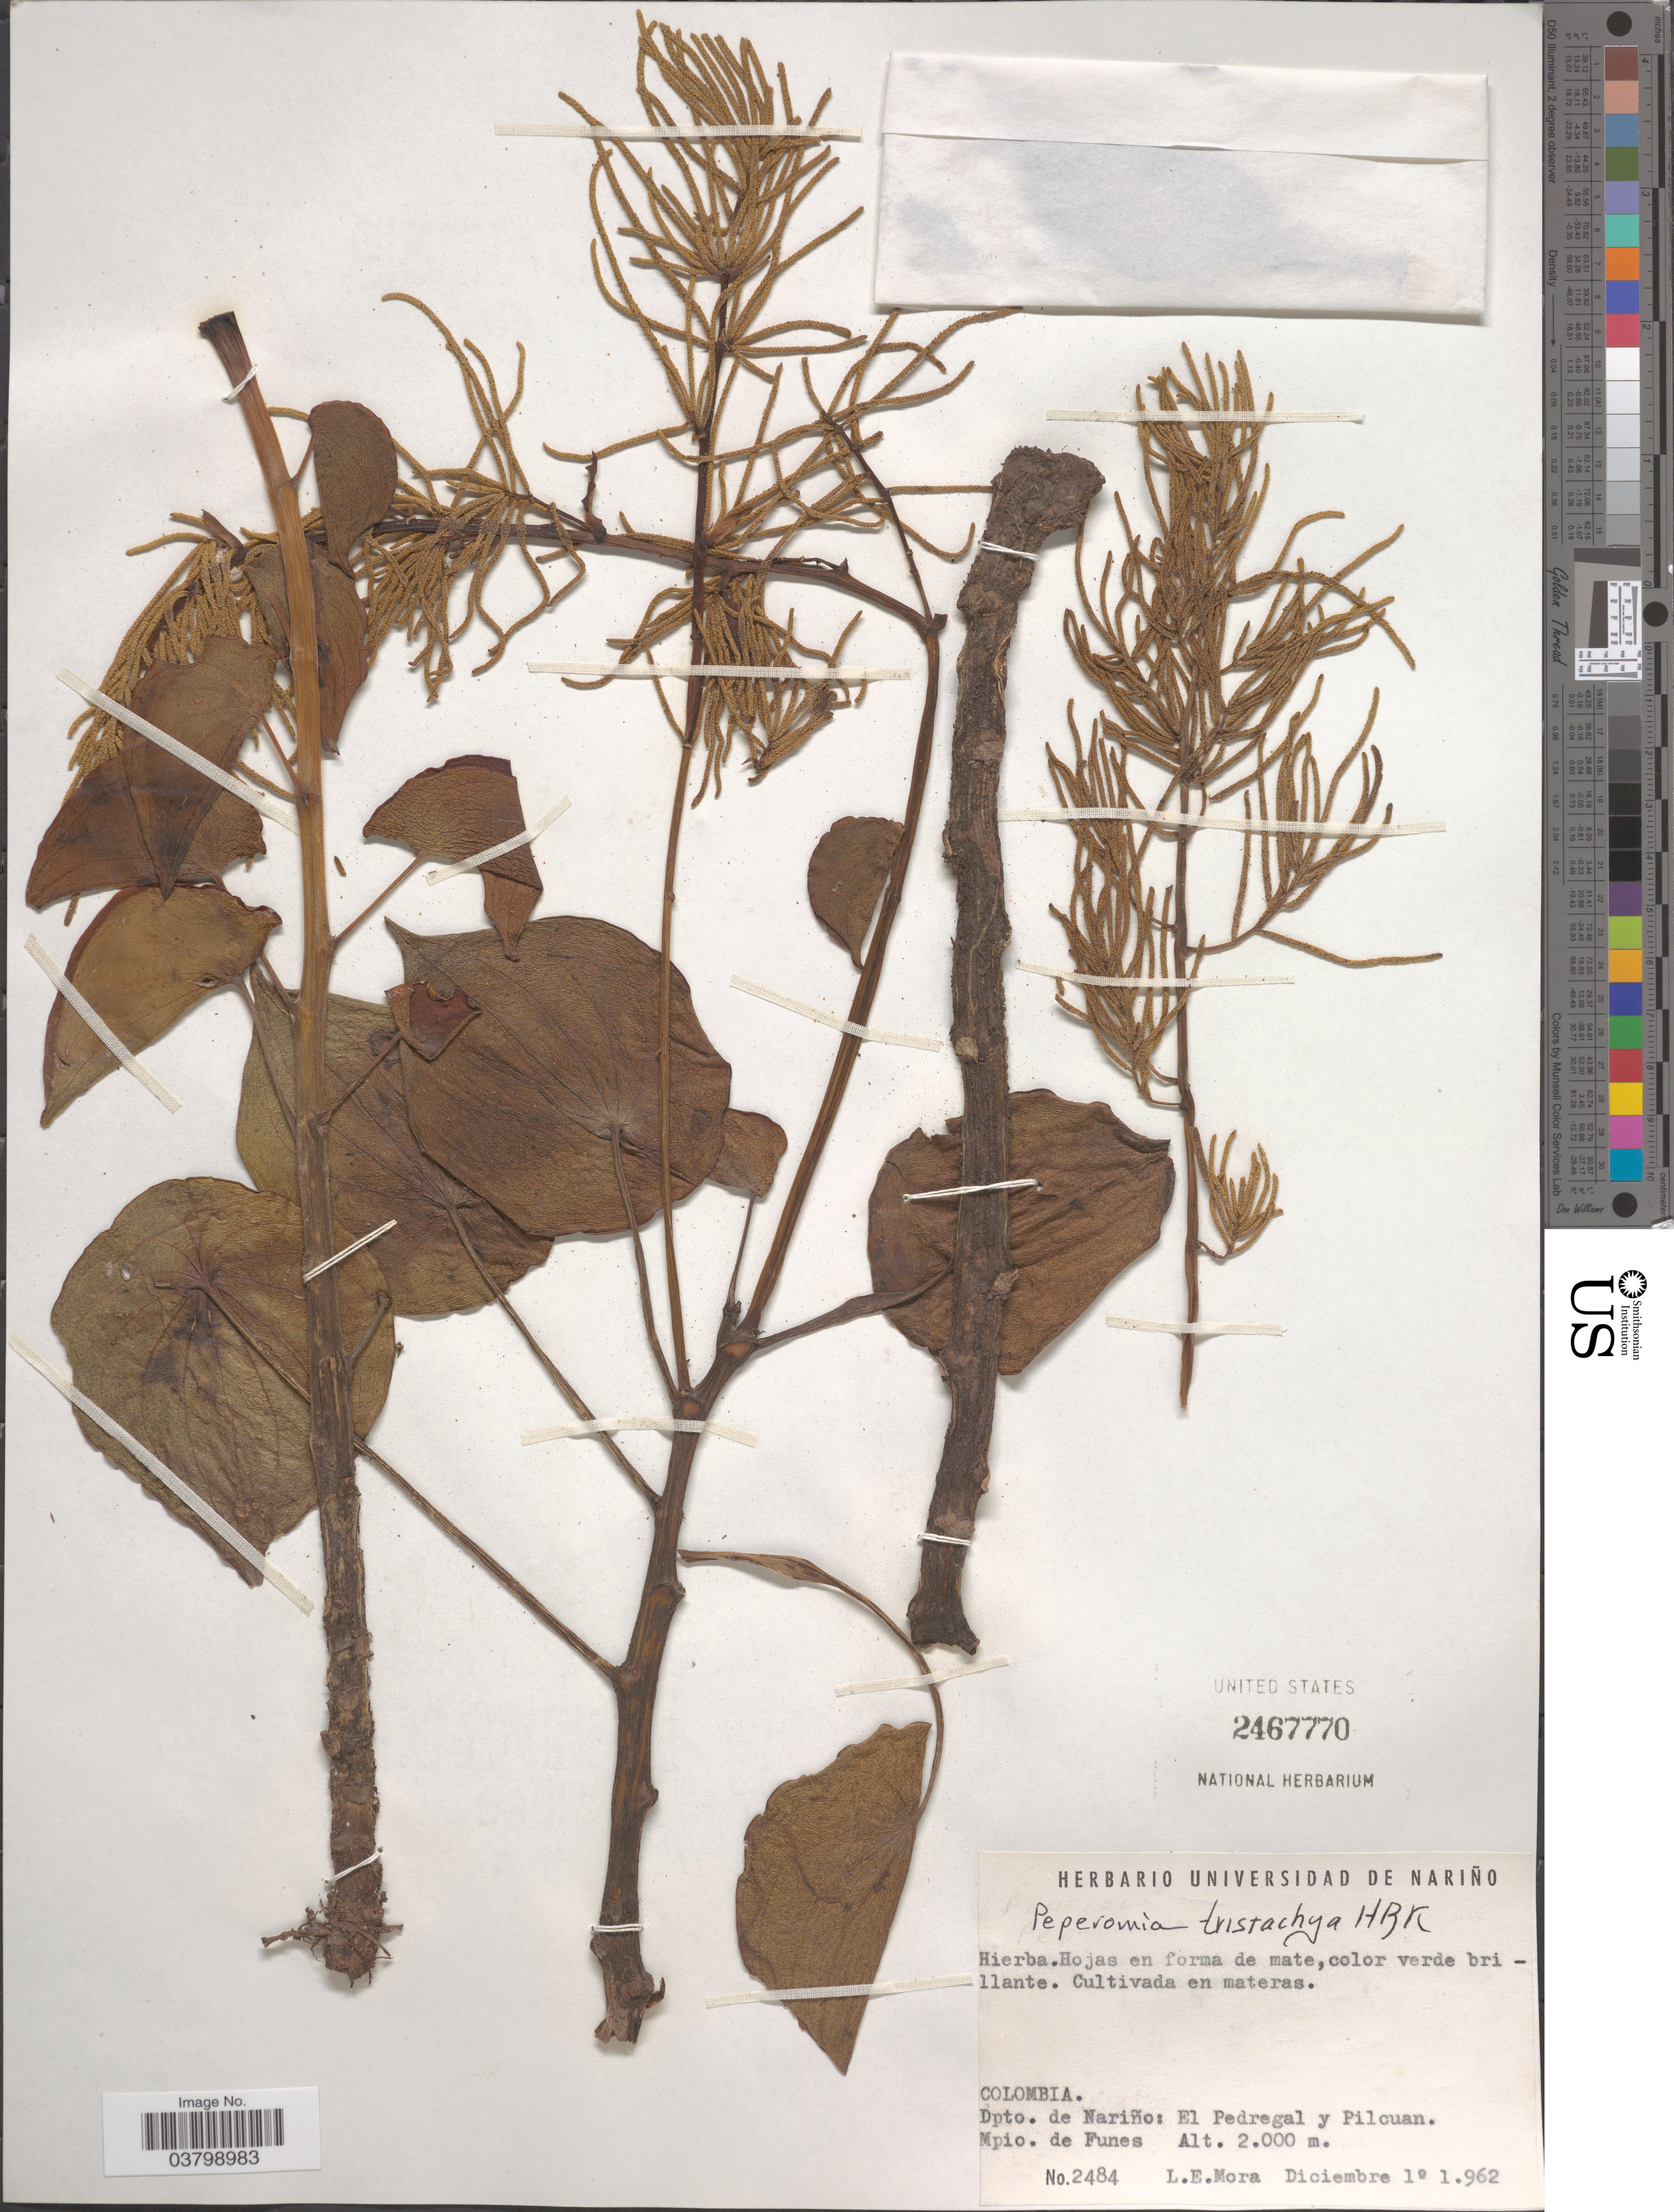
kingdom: Plantae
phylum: Tracheophyta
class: Magnoliopsida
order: Piperales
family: Piperaceae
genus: Peperomia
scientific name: Peperomia polybotrya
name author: Kunth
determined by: Jiménez, José Estaban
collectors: L. Mora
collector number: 2484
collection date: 1962-12-01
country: Colombia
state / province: Nariño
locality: Dpto. de Nariño: El Pedregal y Pilcuan. Mpio. de Funes.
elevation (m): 2000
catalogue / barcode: US 2467770